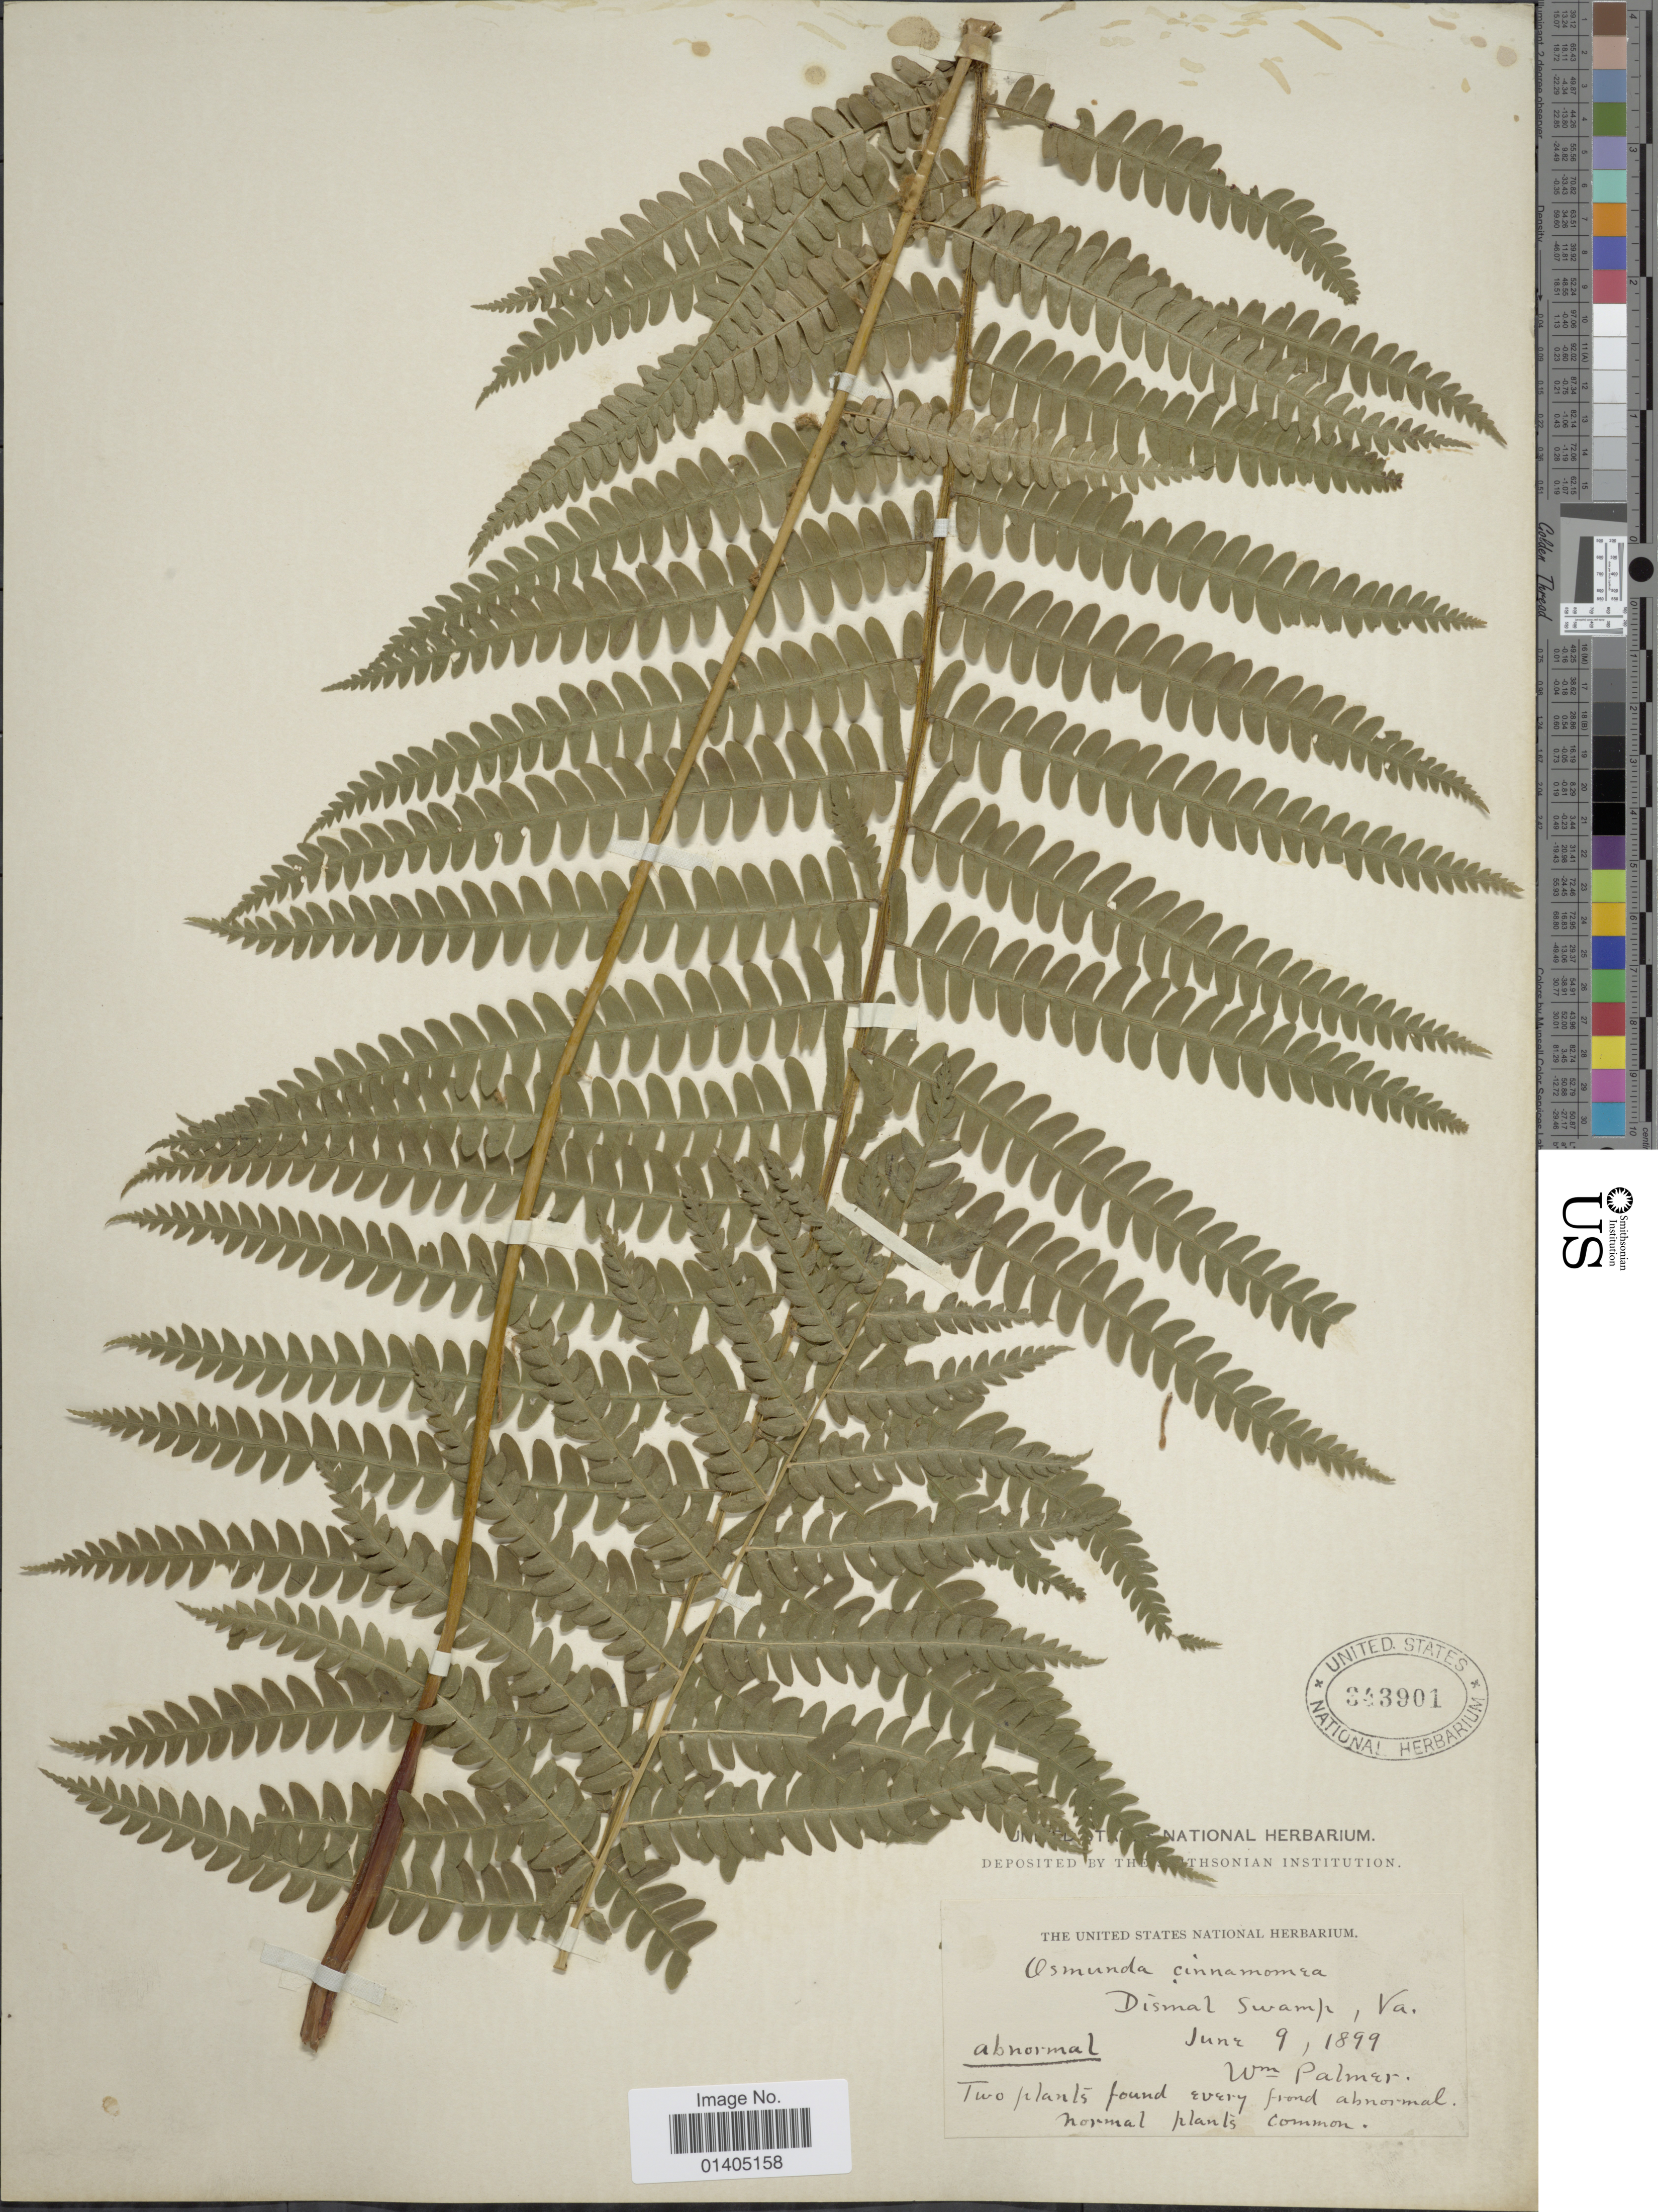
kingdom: Plantae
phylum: Tracheophyta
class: Polypodiopsida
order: Osmundales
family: Osmundaceae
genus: Osmundastrum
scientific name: Osmundastrum cinnamomeum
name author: (L.) C. Presl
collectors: W. Palmer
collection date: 1899-06-09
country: United States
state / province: Virginia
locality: Dismal Swamp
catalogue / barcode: US 343901